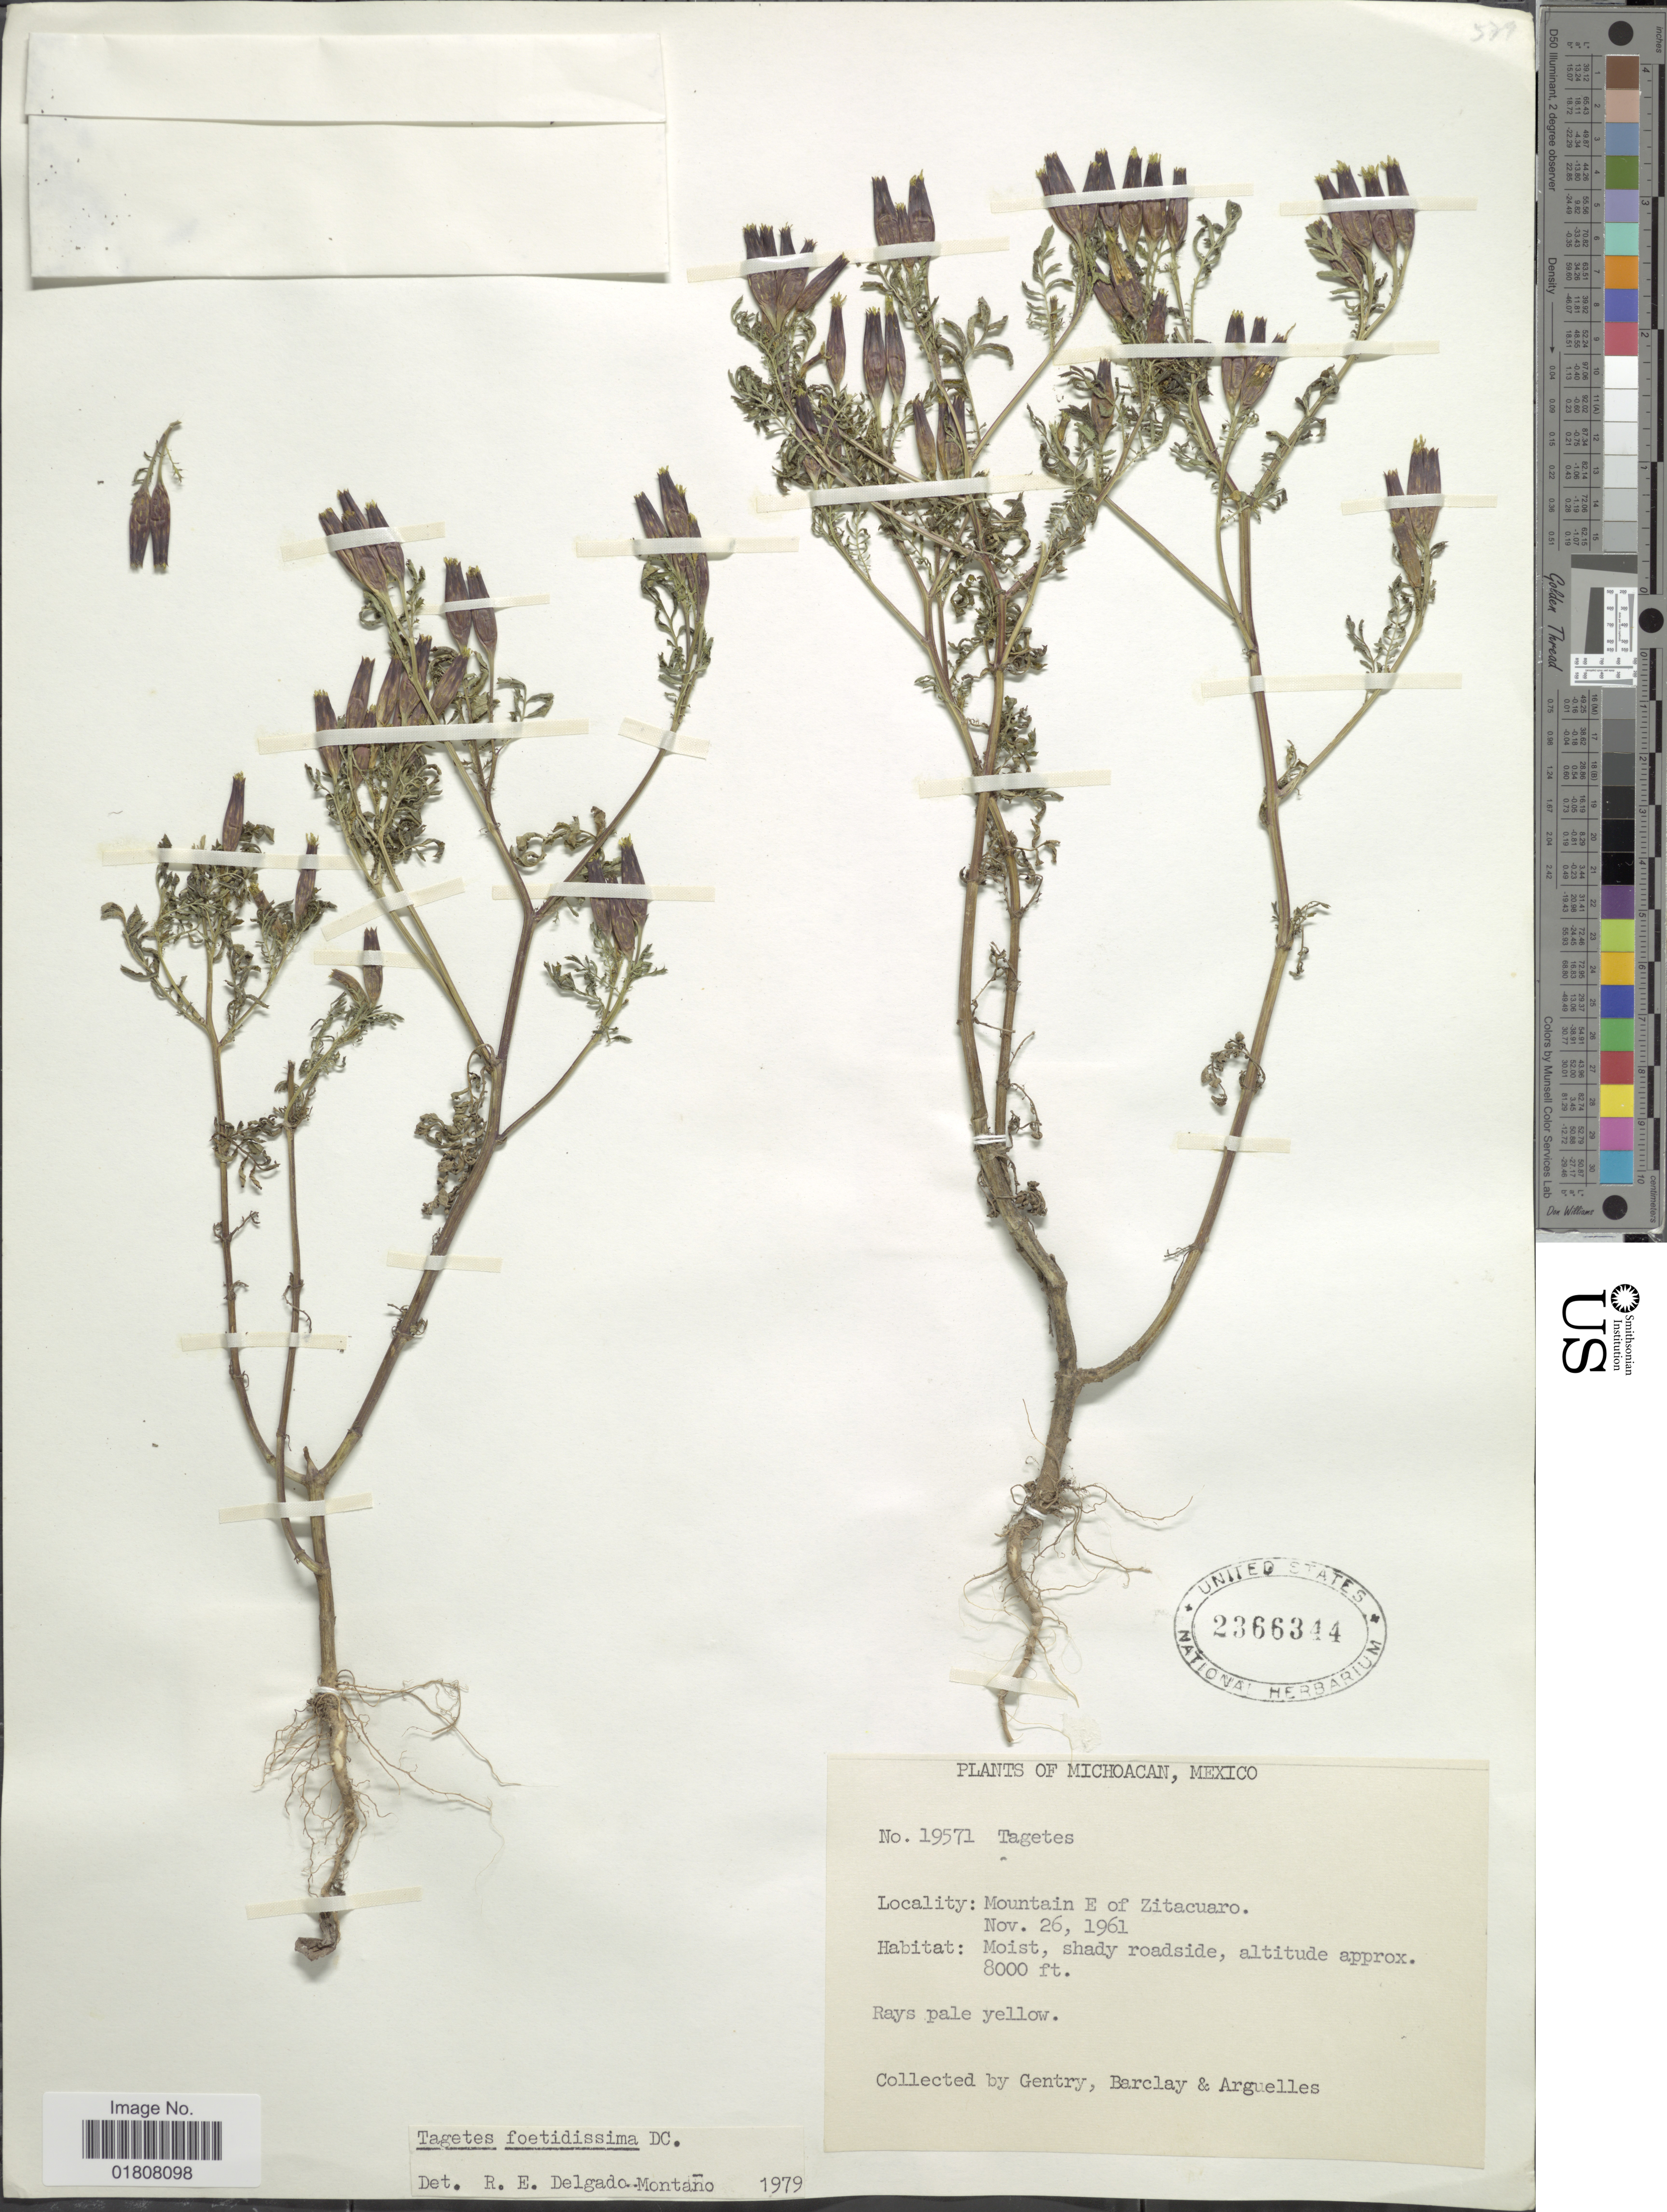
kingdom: Plantae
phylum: Tracheophyta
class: Magnoliopsida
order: Asterales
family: Asteraceae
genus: Tagetes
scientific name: Tagetes foetidissima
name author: DC.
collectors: Gentry, --, -- Barclay & Arguelles, --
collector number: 19571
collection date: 1961-11-26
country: Mexico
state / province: Michoacán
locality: Mountain E of Zitacuaro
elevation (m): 2438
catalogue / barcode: US 2366344